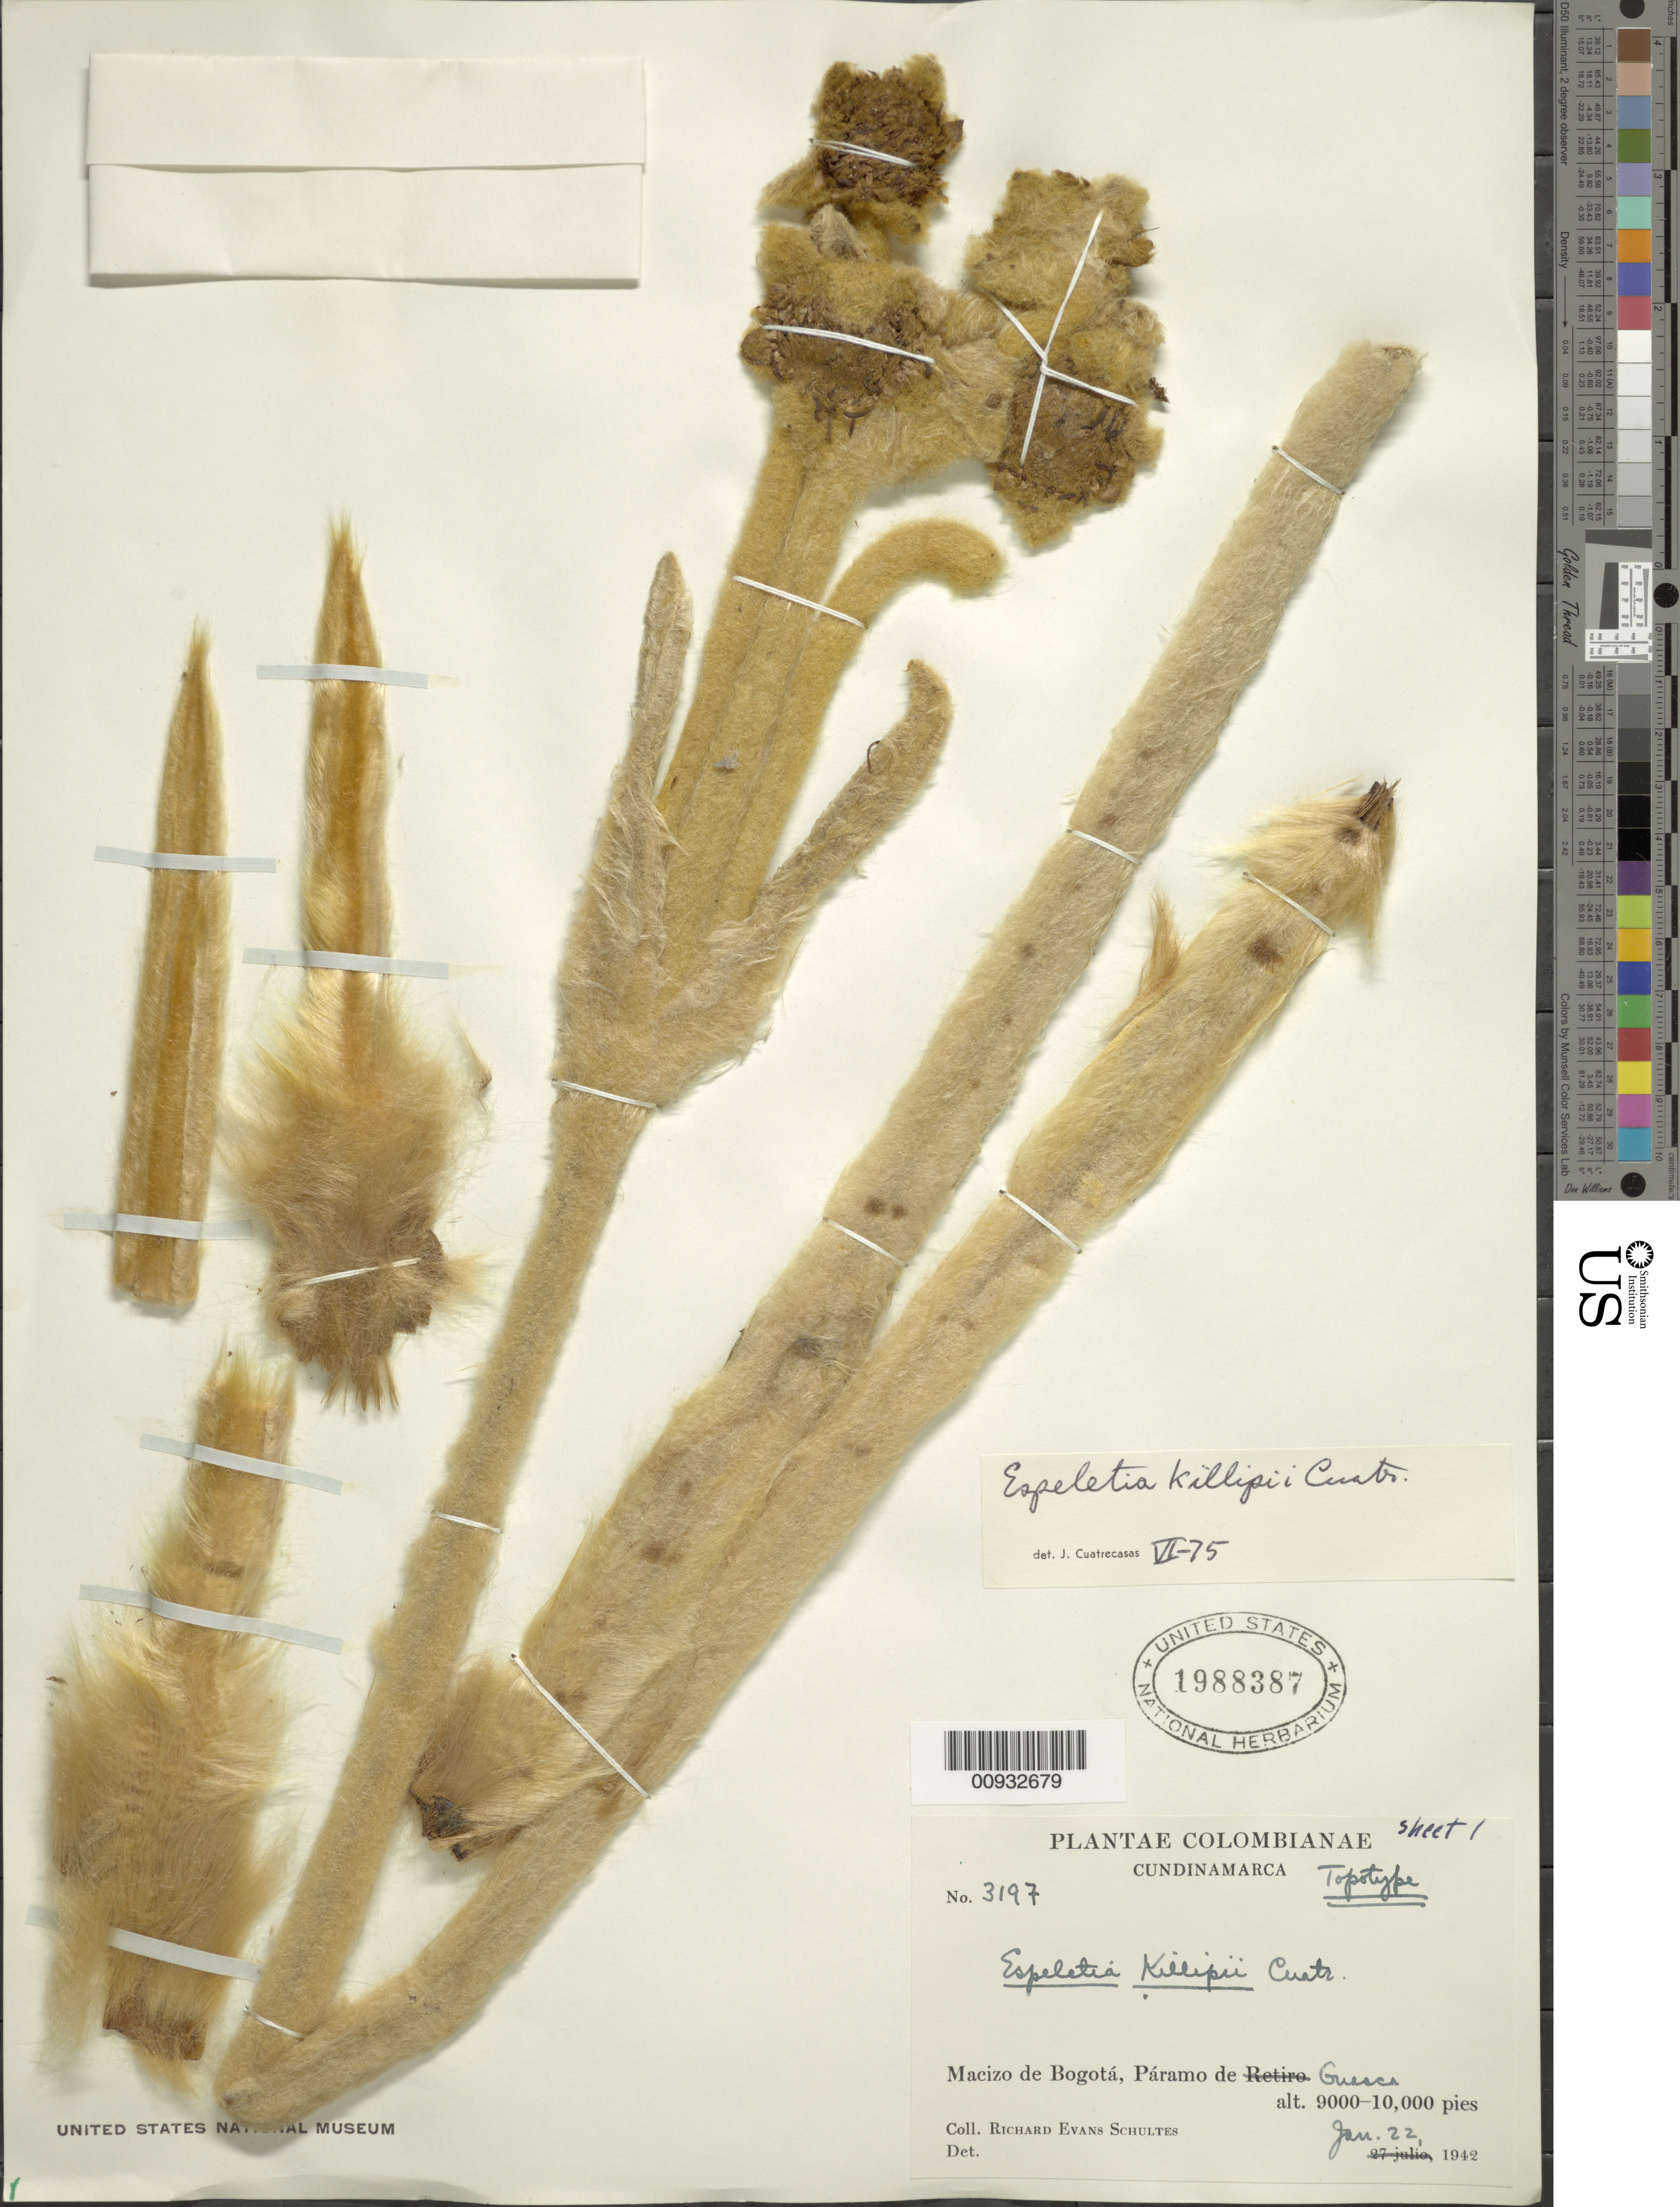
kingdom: Plantae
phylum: Tracheophyta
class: Magnoliopsida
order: Asterales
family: Asteraceae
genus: Espeletia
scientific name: Espeletia killipii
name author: Cuatrec.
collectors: R. E. Schultes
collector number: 3197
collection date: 1942-01-22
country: Colombia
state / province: Cundinamarca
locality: Páramo de Guasca. Macizo de Bogotá.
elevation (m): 3000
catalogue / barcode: US 1988387